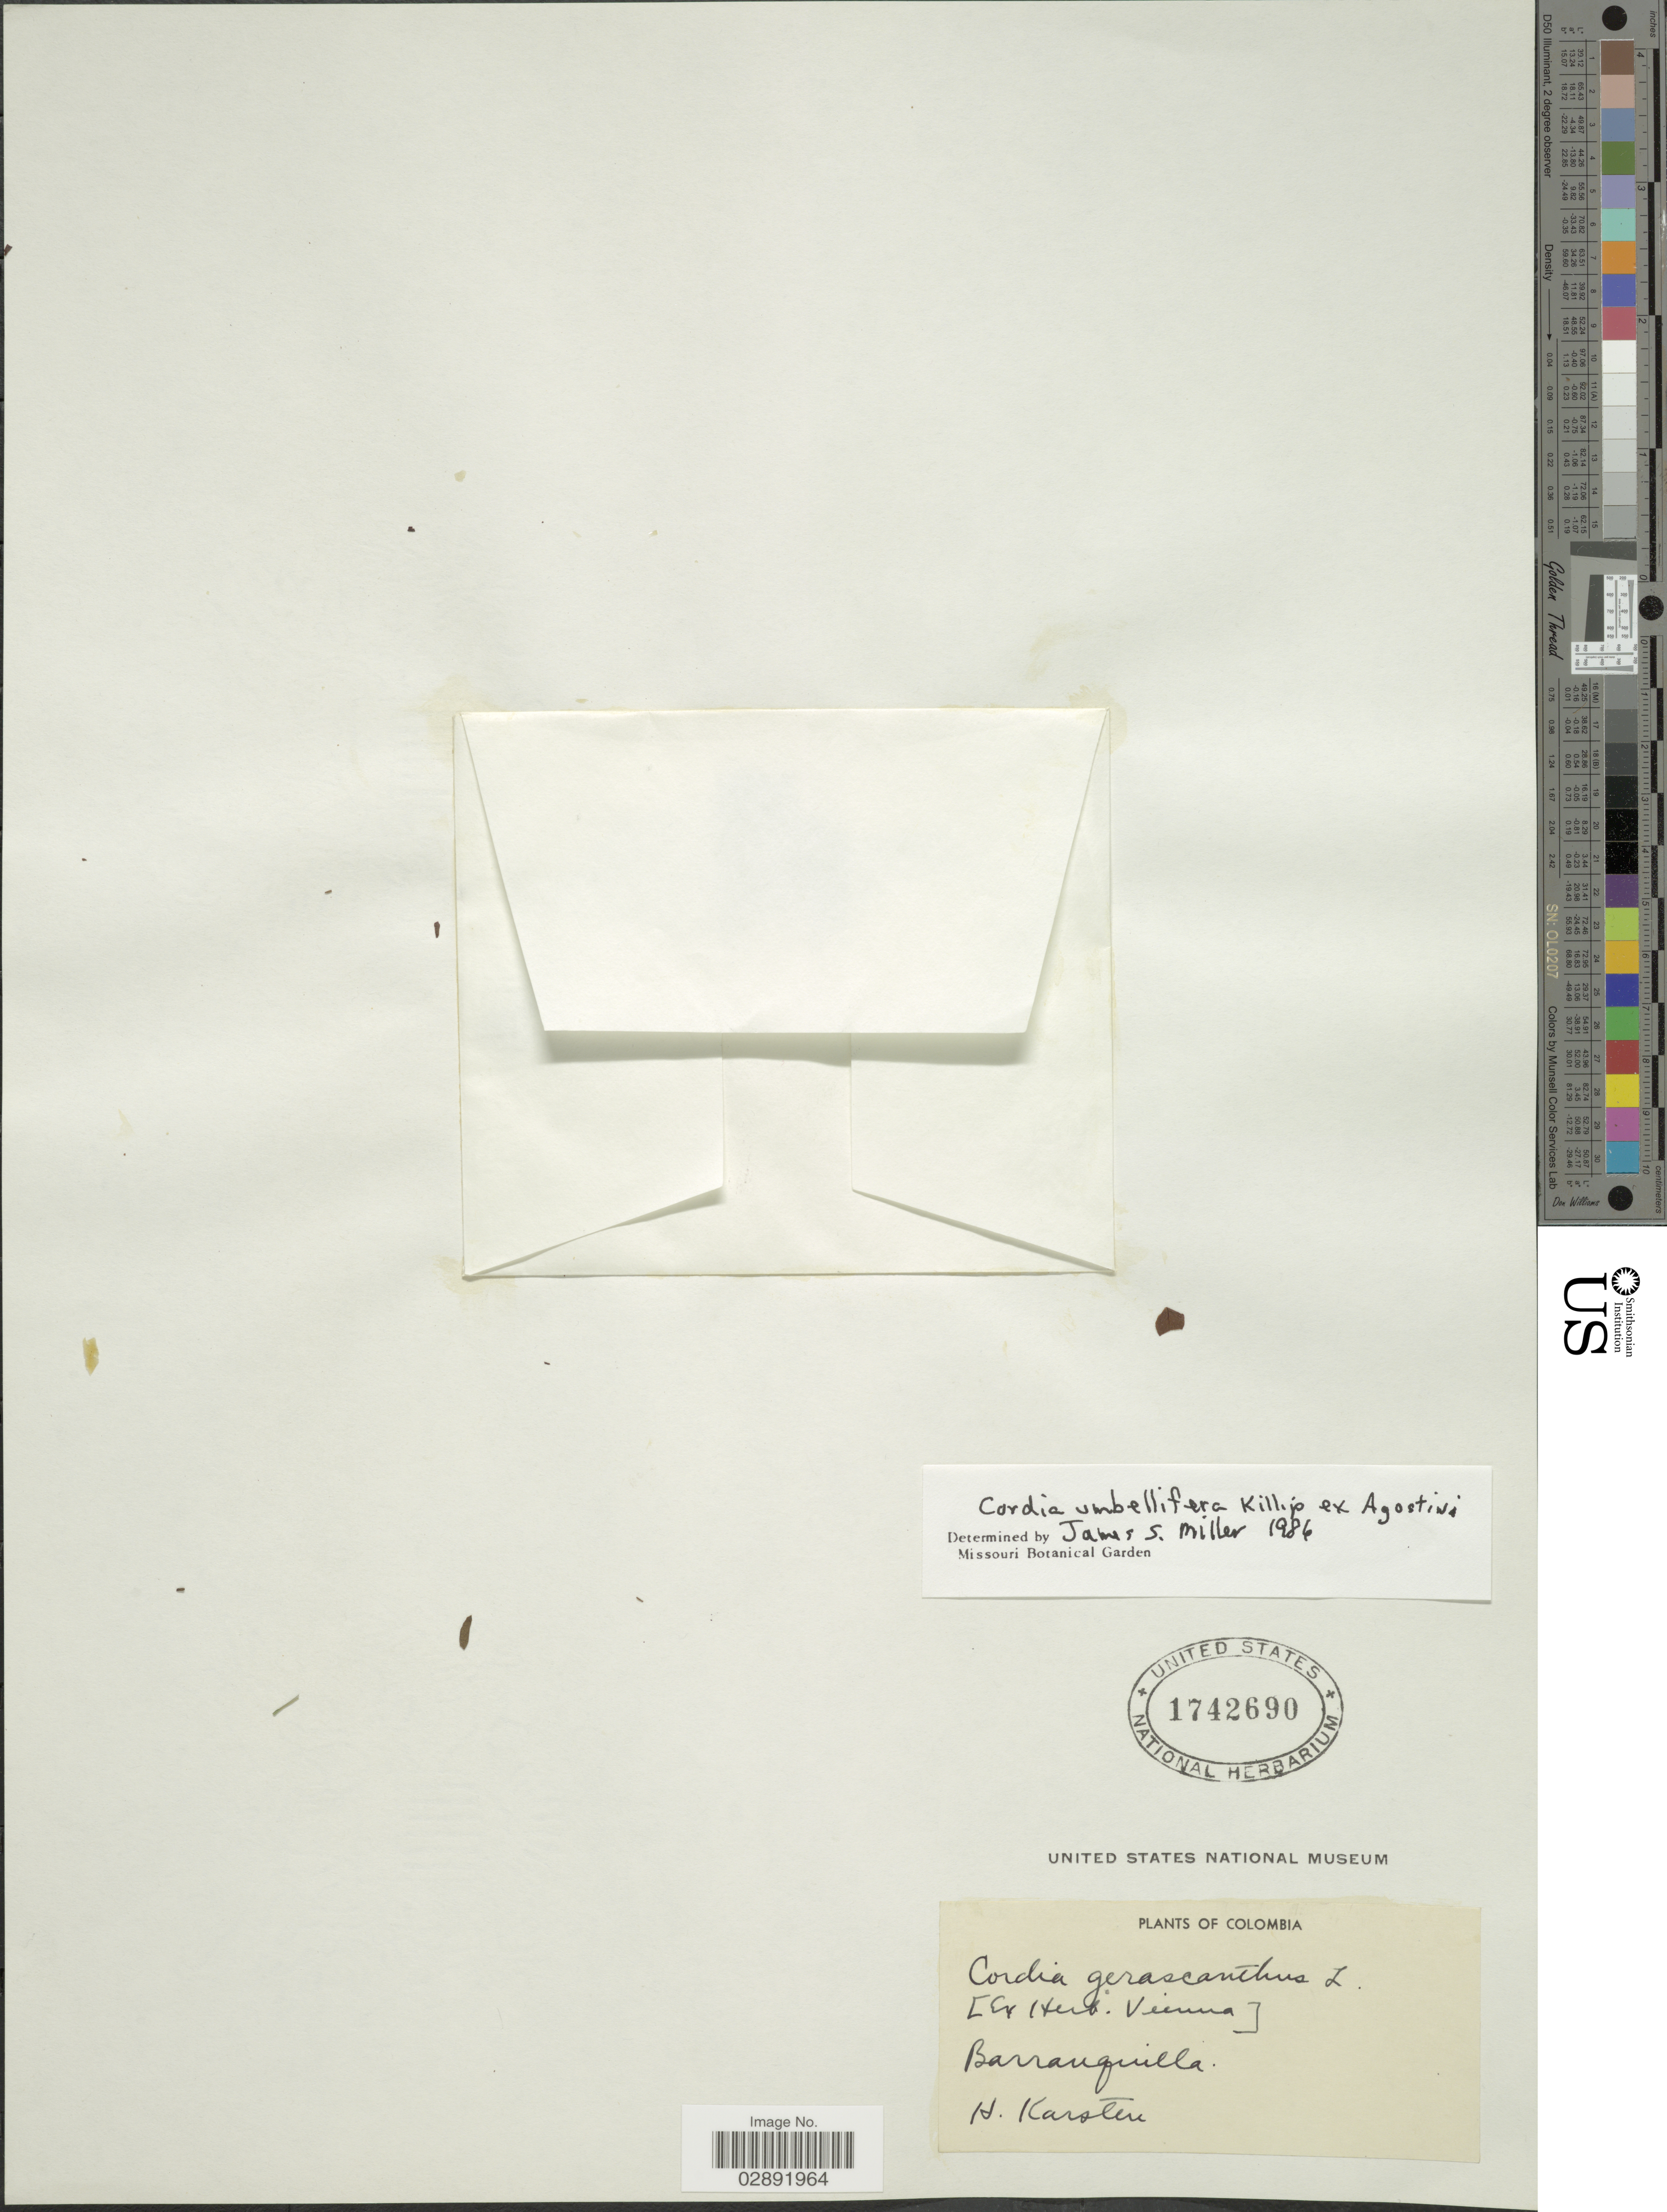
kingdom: Plantae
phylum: Tracheophyta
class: Magnoliopsida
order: Boraginales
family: Cordiaceae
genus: Cordia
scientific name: Cordia umbellifera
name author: Killip & G. Agostini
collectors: H. Karsten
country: Colombia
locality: Barranquilla.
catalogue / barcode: US 1742690